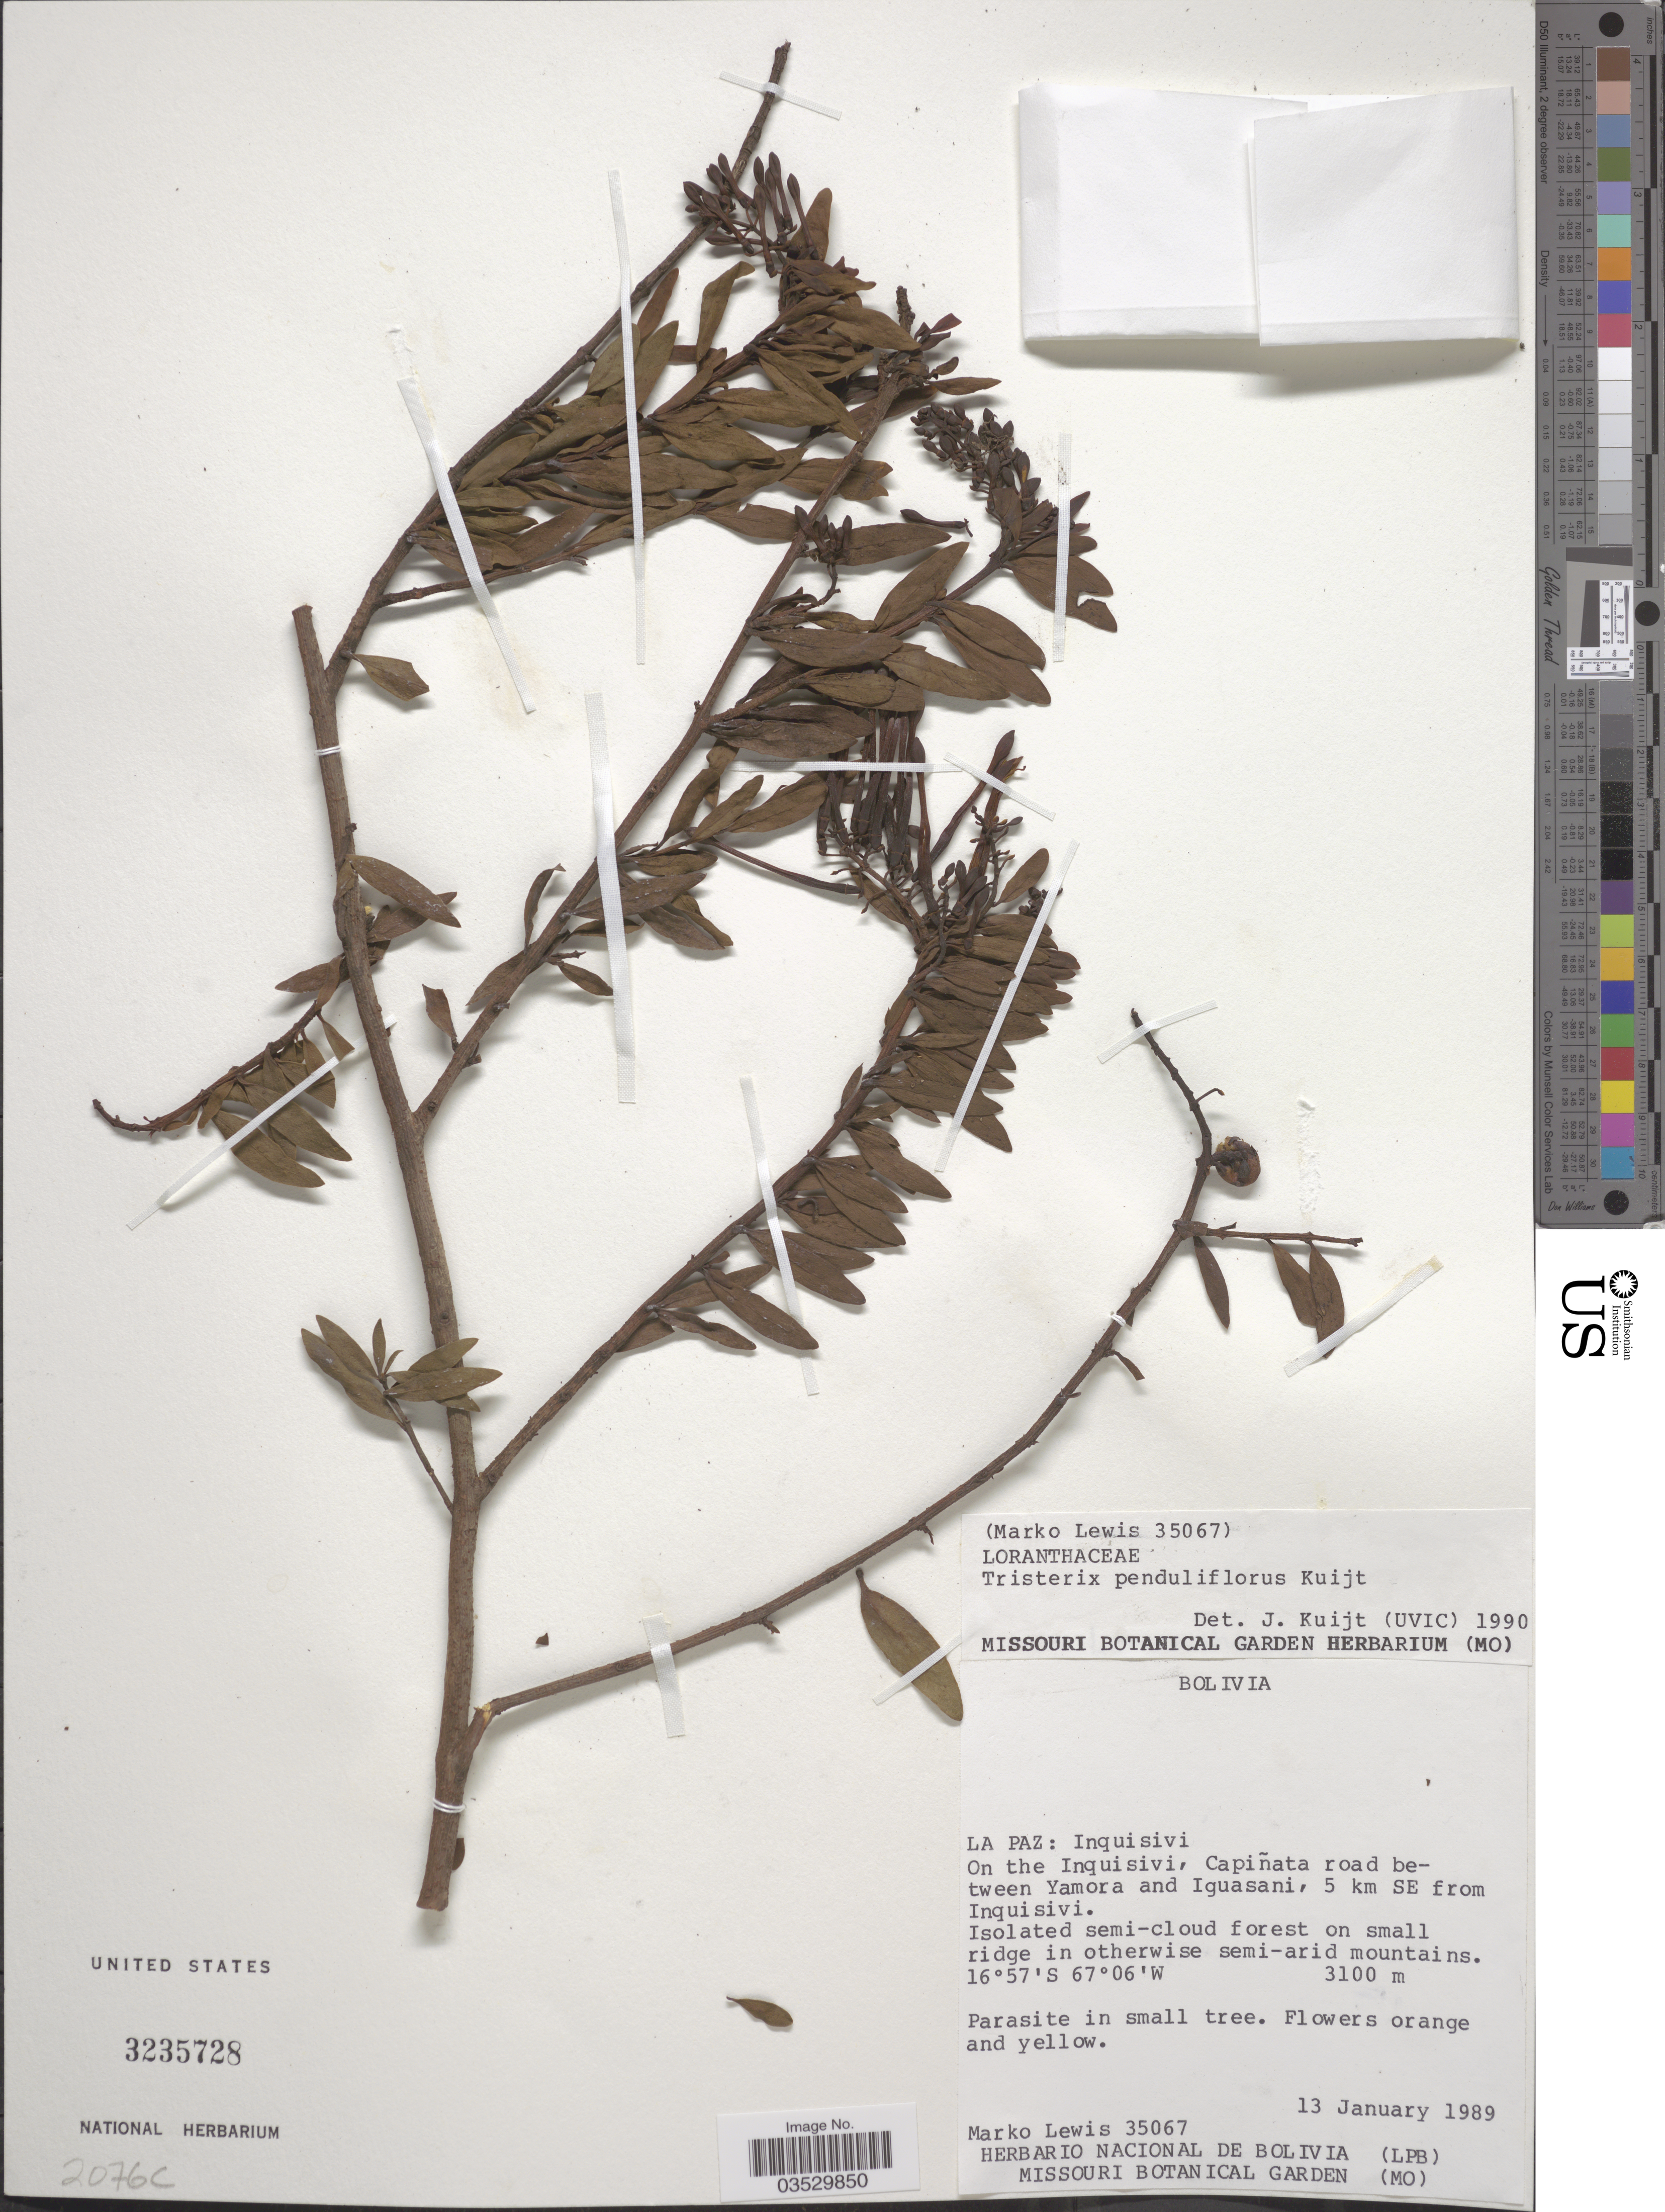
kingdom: Plantae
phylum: Tracheophyta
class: Magnoliopsida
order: Santalales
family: Loranthaceae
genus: Tristerix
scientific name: Tristerix penduliflorus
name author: Kuijt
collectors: M. A. Lewis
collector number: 35067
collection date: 1989-01-13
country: Bolivia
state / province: La Paz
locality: Inquisivi. On the Inquisivi, Capiñata road between Yamora and Iguasani, 5 km SE from Inquisivi.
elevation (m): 3100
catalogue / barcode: US 3235728